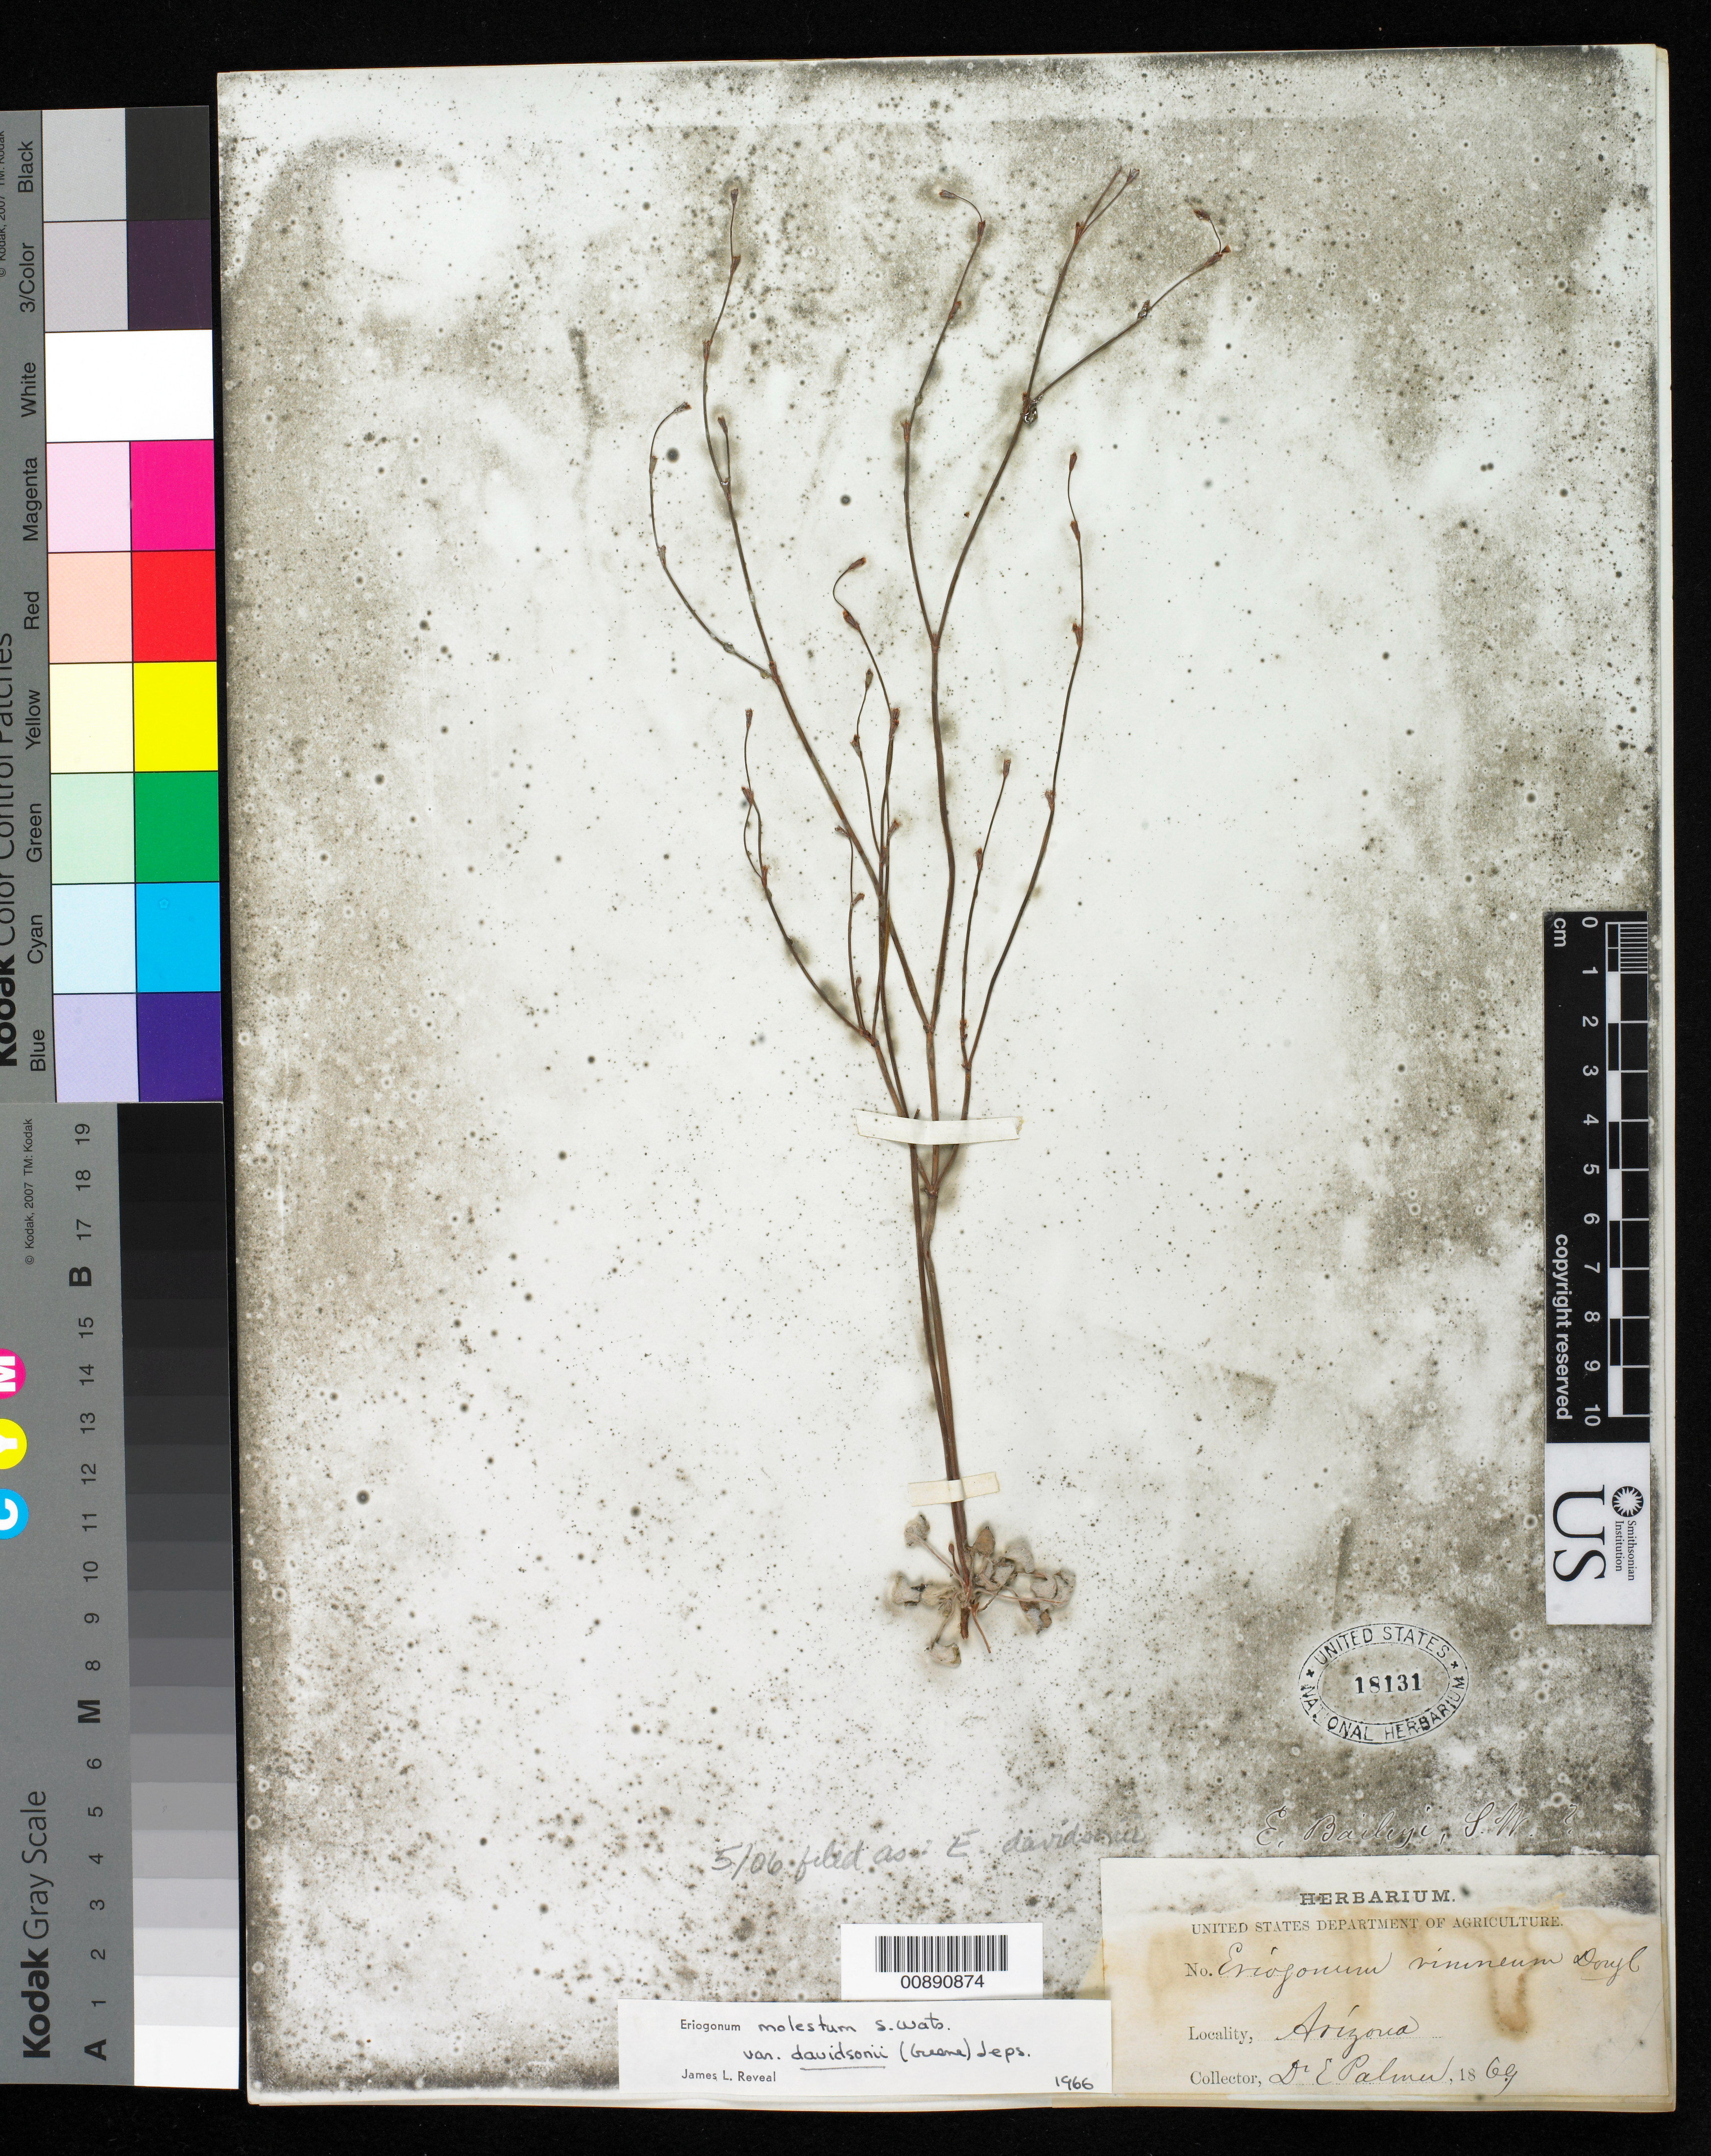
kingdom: Plantae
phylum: Tracheophyta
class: Magnoliopsida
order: Caryophyllales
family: Polygonaceae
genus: Eriogonum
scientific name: Eriogonum davidsonii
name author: Greene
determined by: Reveal, J. L.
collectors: E. Palmer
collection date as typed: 1869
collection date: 1869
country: United States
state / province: Arizona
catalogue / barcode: US 18131